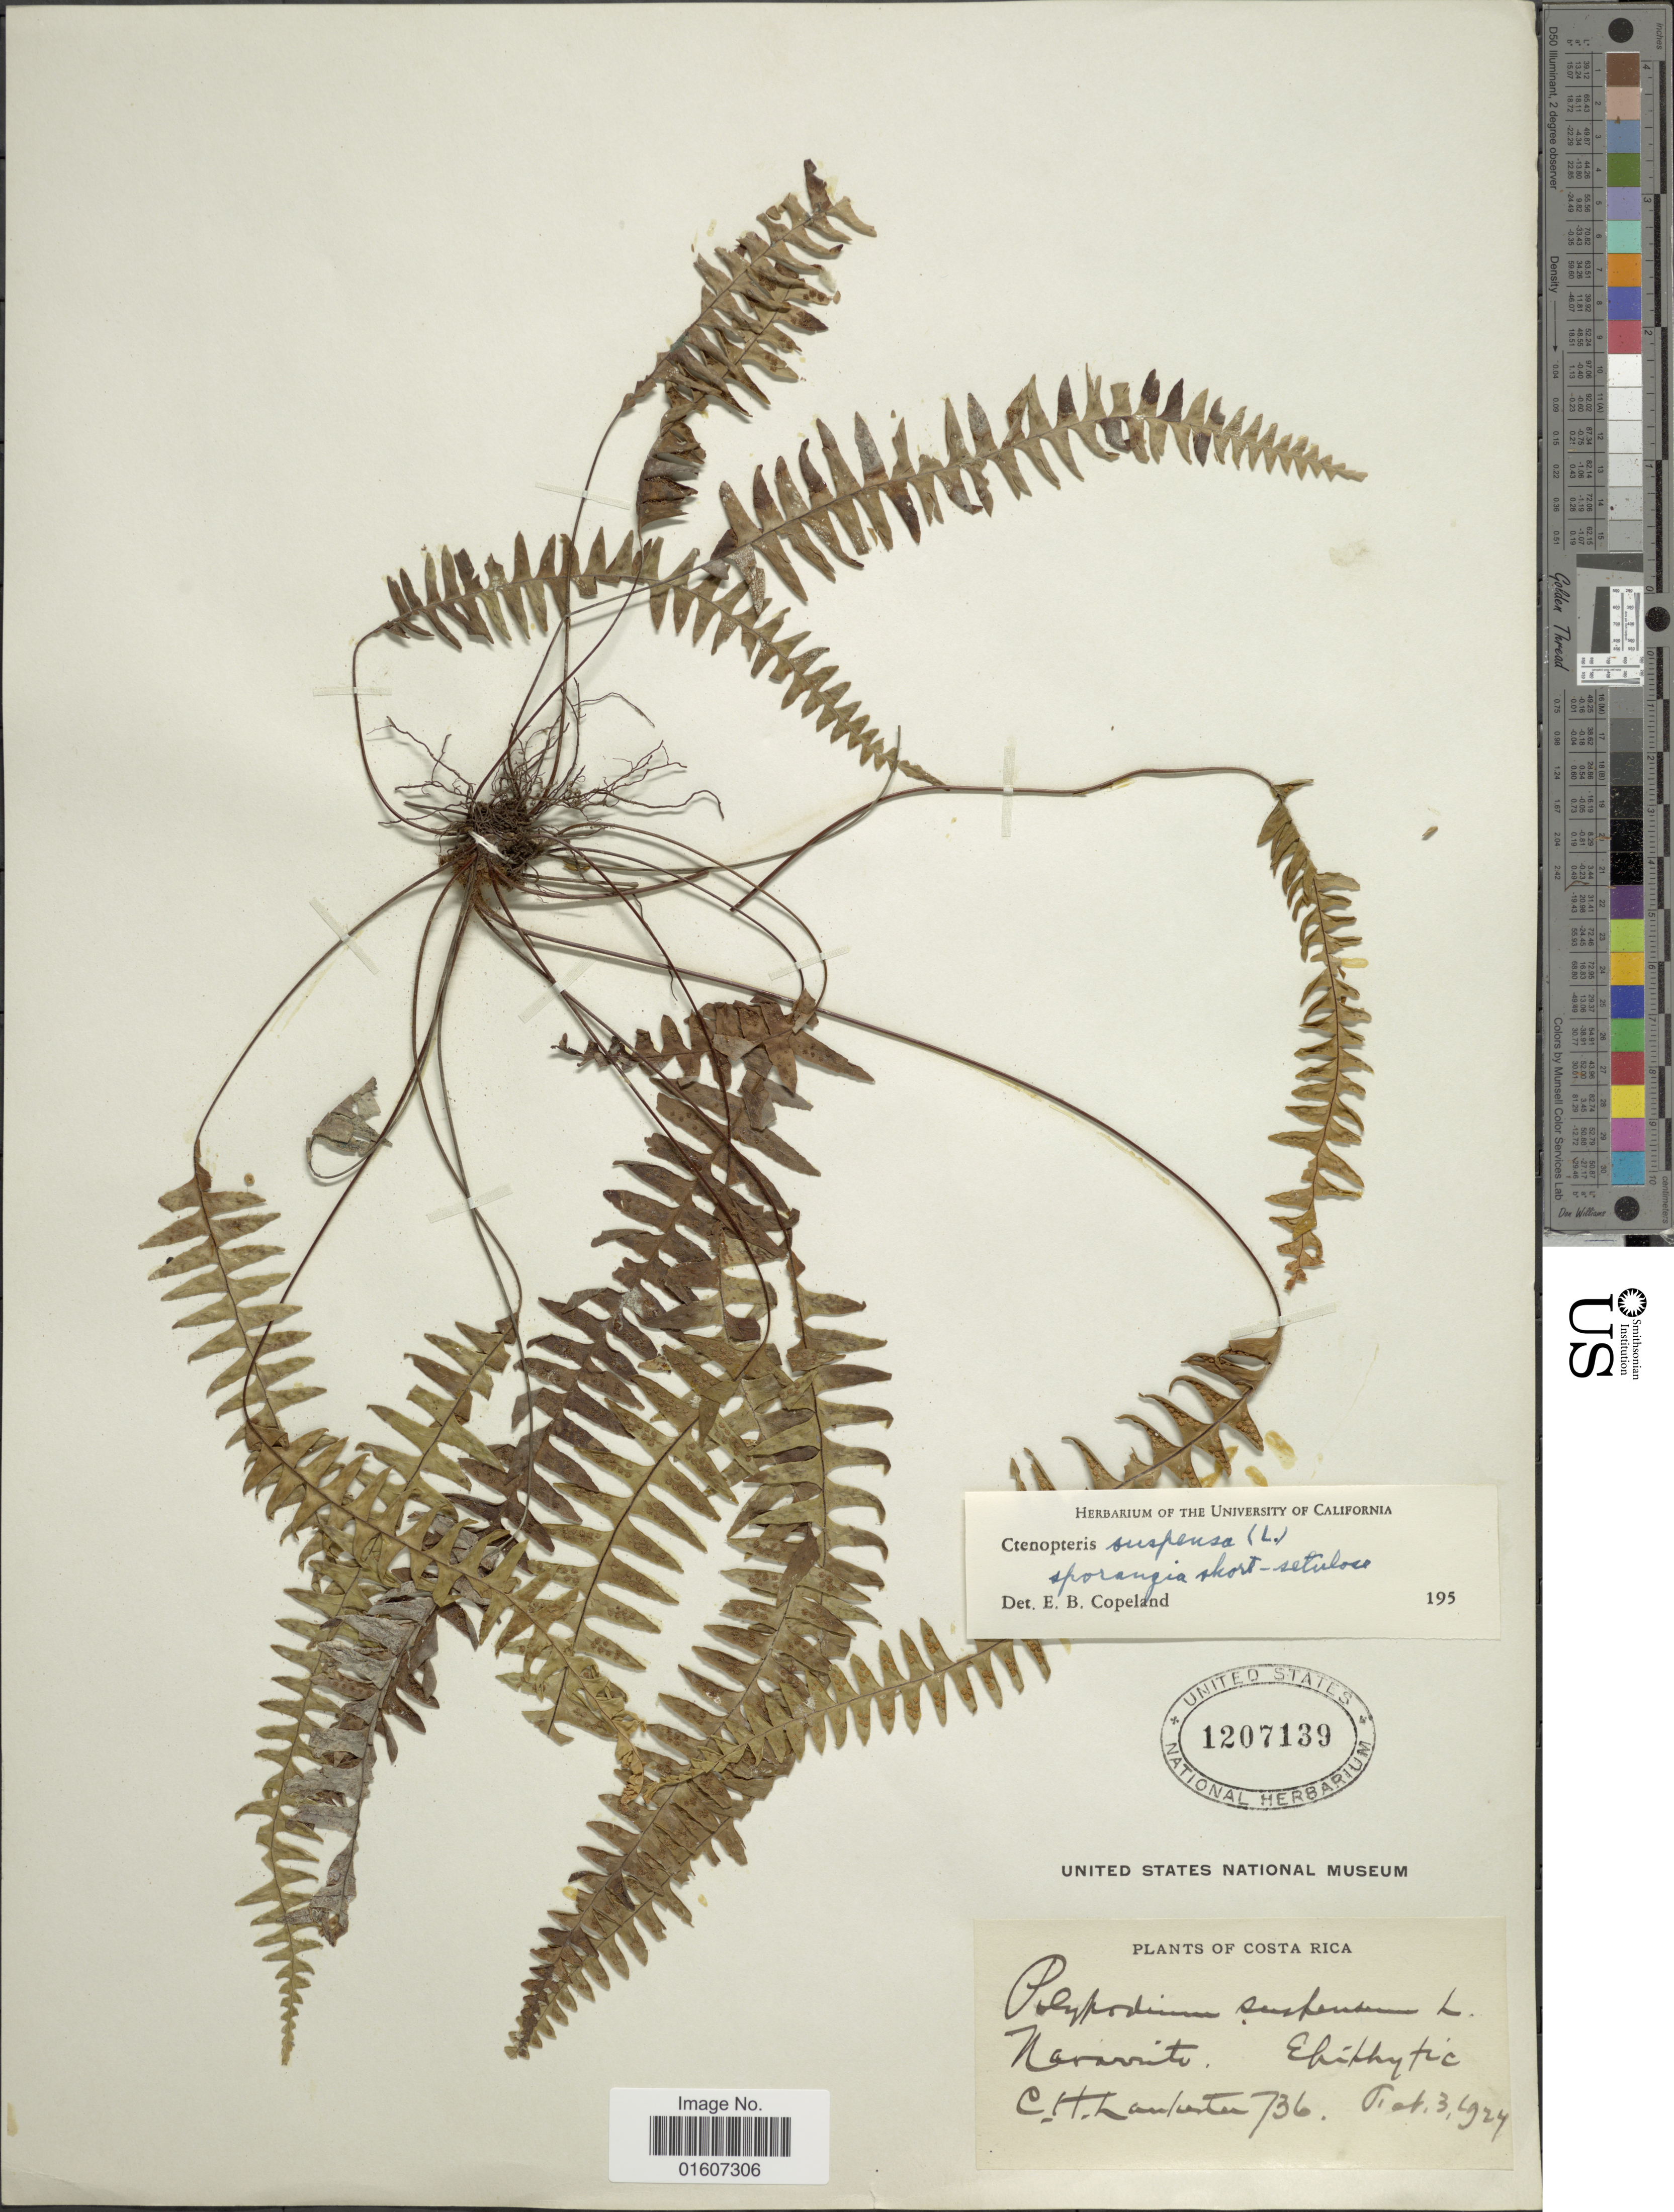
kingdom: Plantae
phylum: Tracheophyta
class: Polypodiopsida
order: Polypodiales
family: Polypodiaceae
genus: Terpsichore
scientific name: Terpsichore asplenifolia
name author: (L.) A.R. Sm.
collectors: C. H. Lankester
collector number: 736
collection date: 1924-02-03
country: Costa Rica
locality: Naravitu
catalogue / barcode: US 1207139